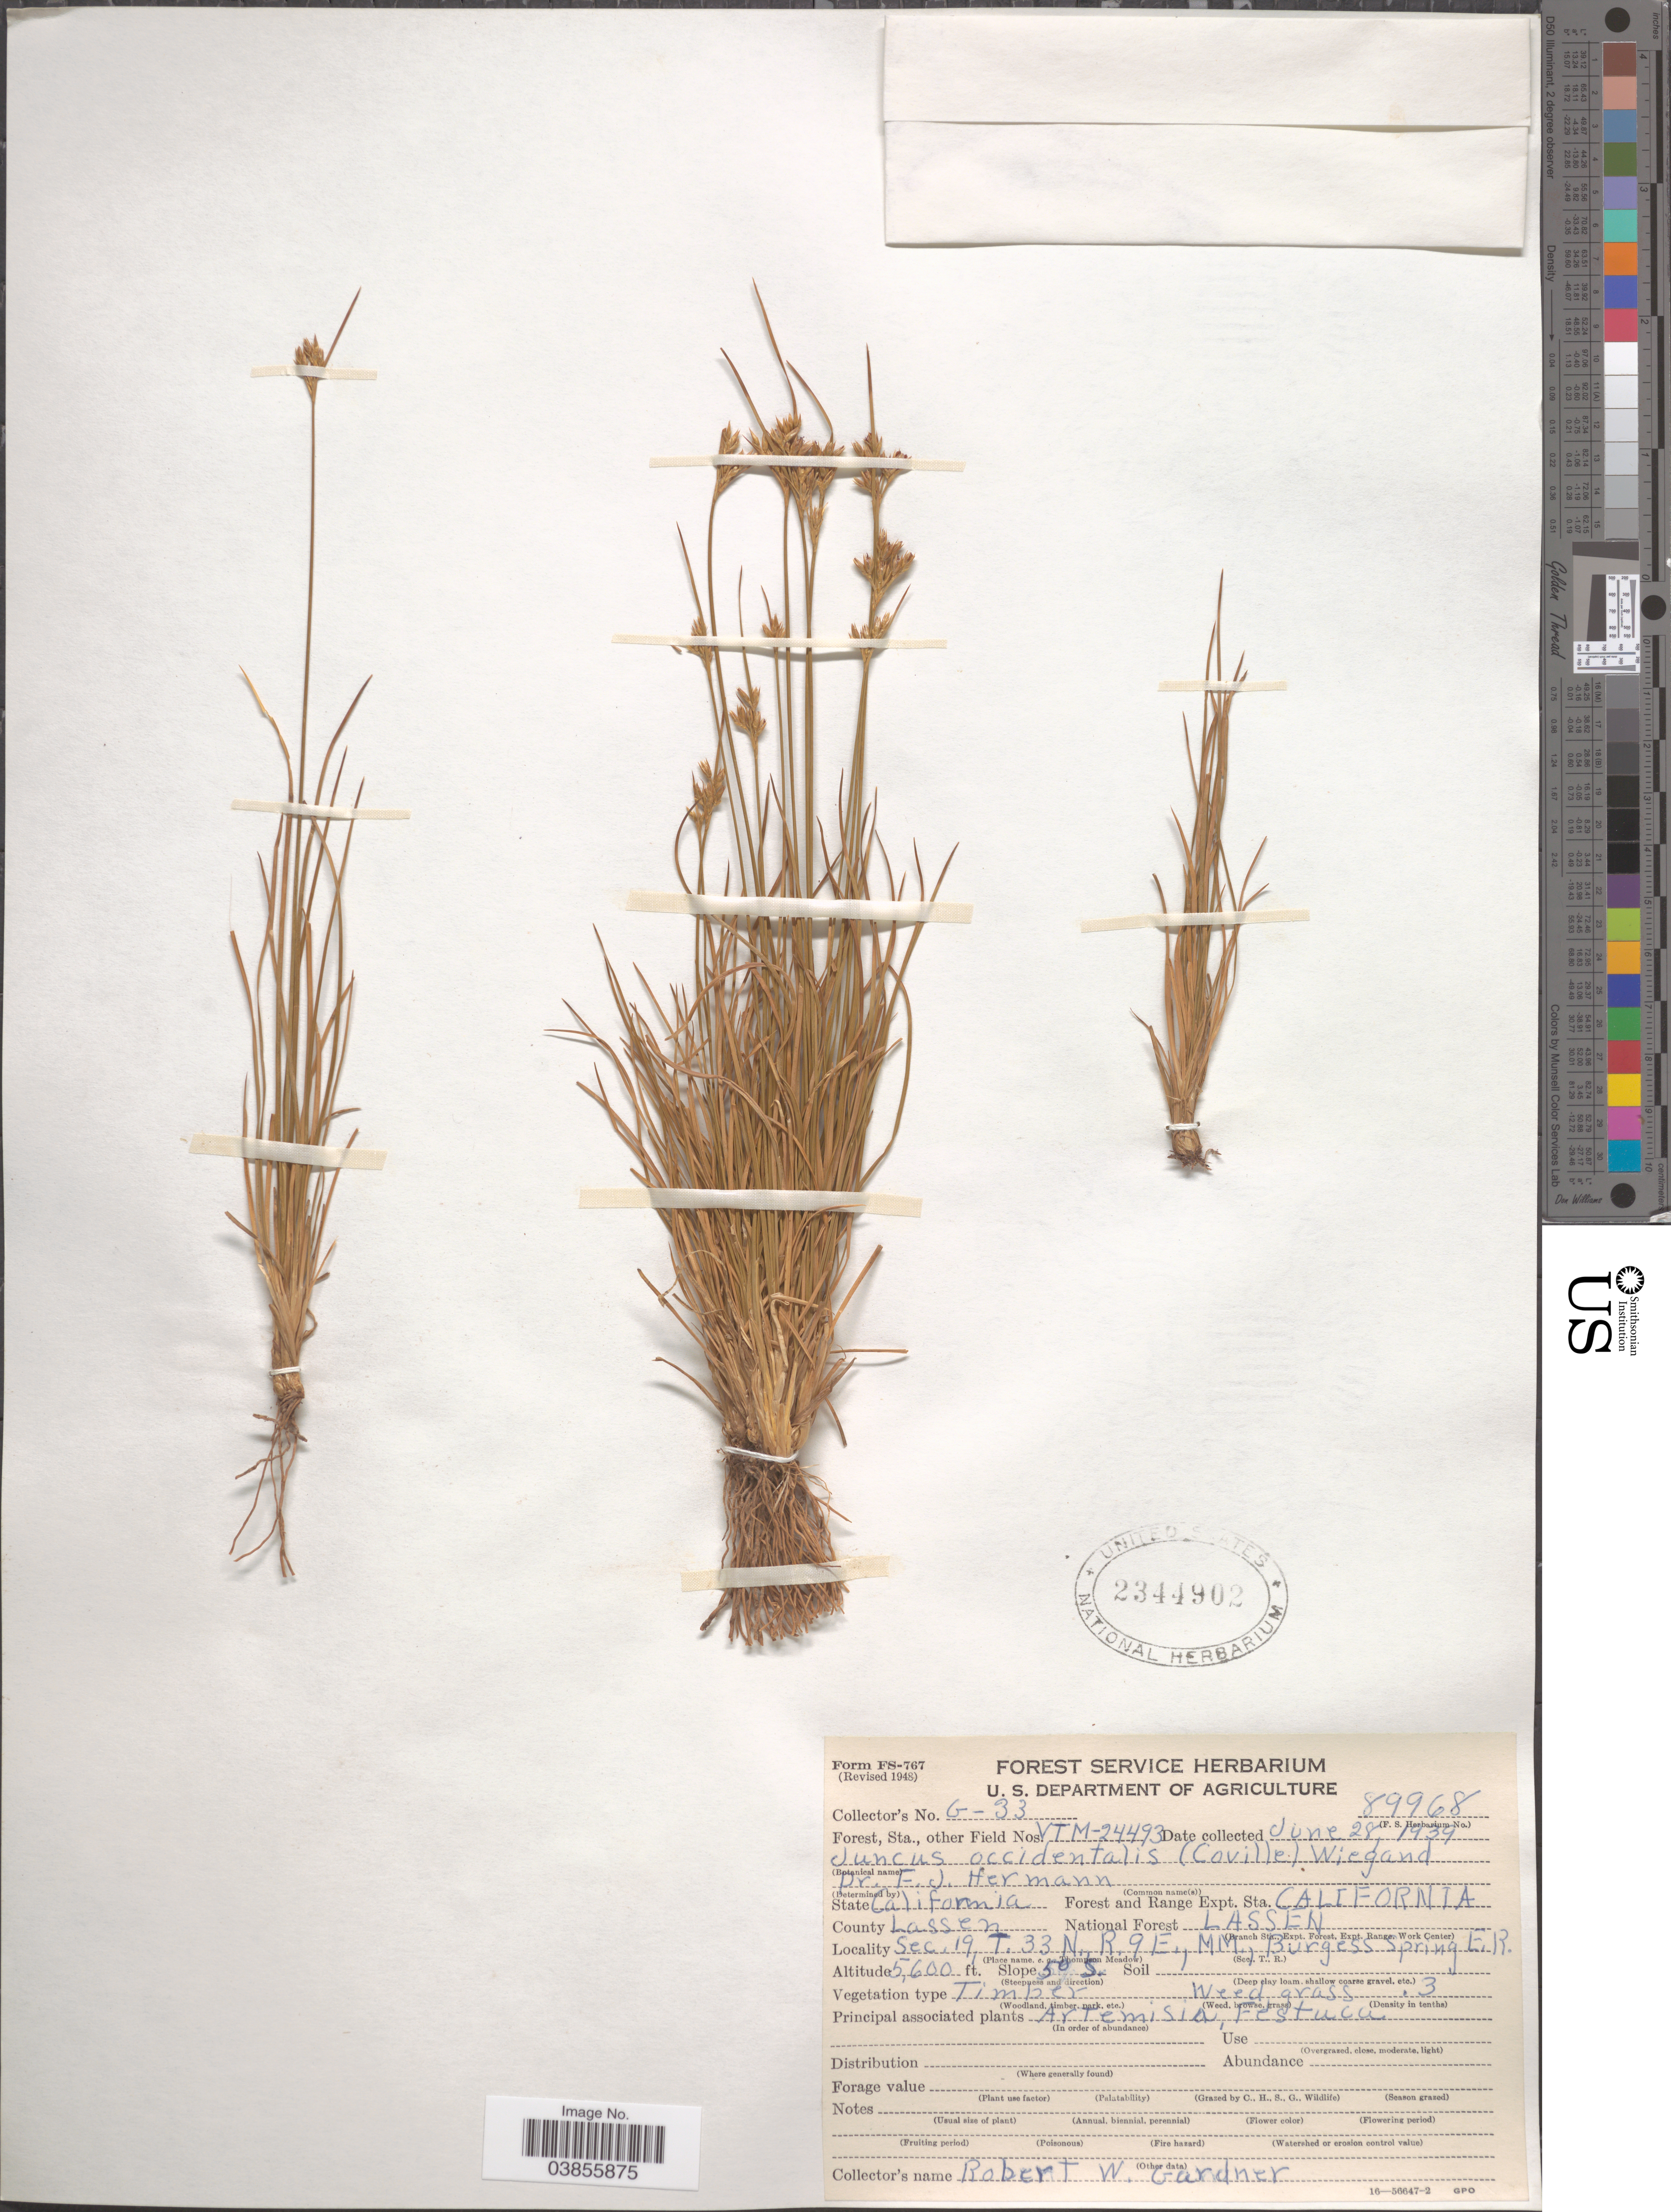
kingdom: Plantae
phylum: Tracheophyta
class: Liliopsida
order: Poales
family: Juncaceae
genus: Juncus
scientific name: Juncus occidentalis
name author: (Coville) Wiegand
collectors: R. Gardner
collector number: G-33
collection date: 1939-06-28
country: United States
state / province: California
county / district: Lassen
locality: Forest and Range Expt. Sta. California. County Lassen. National Forest Lassen. Sec. 19, T. 33N., R. 9E, M M., Burgess Spring, E. R.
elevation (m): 1707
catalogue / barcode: US 2344902